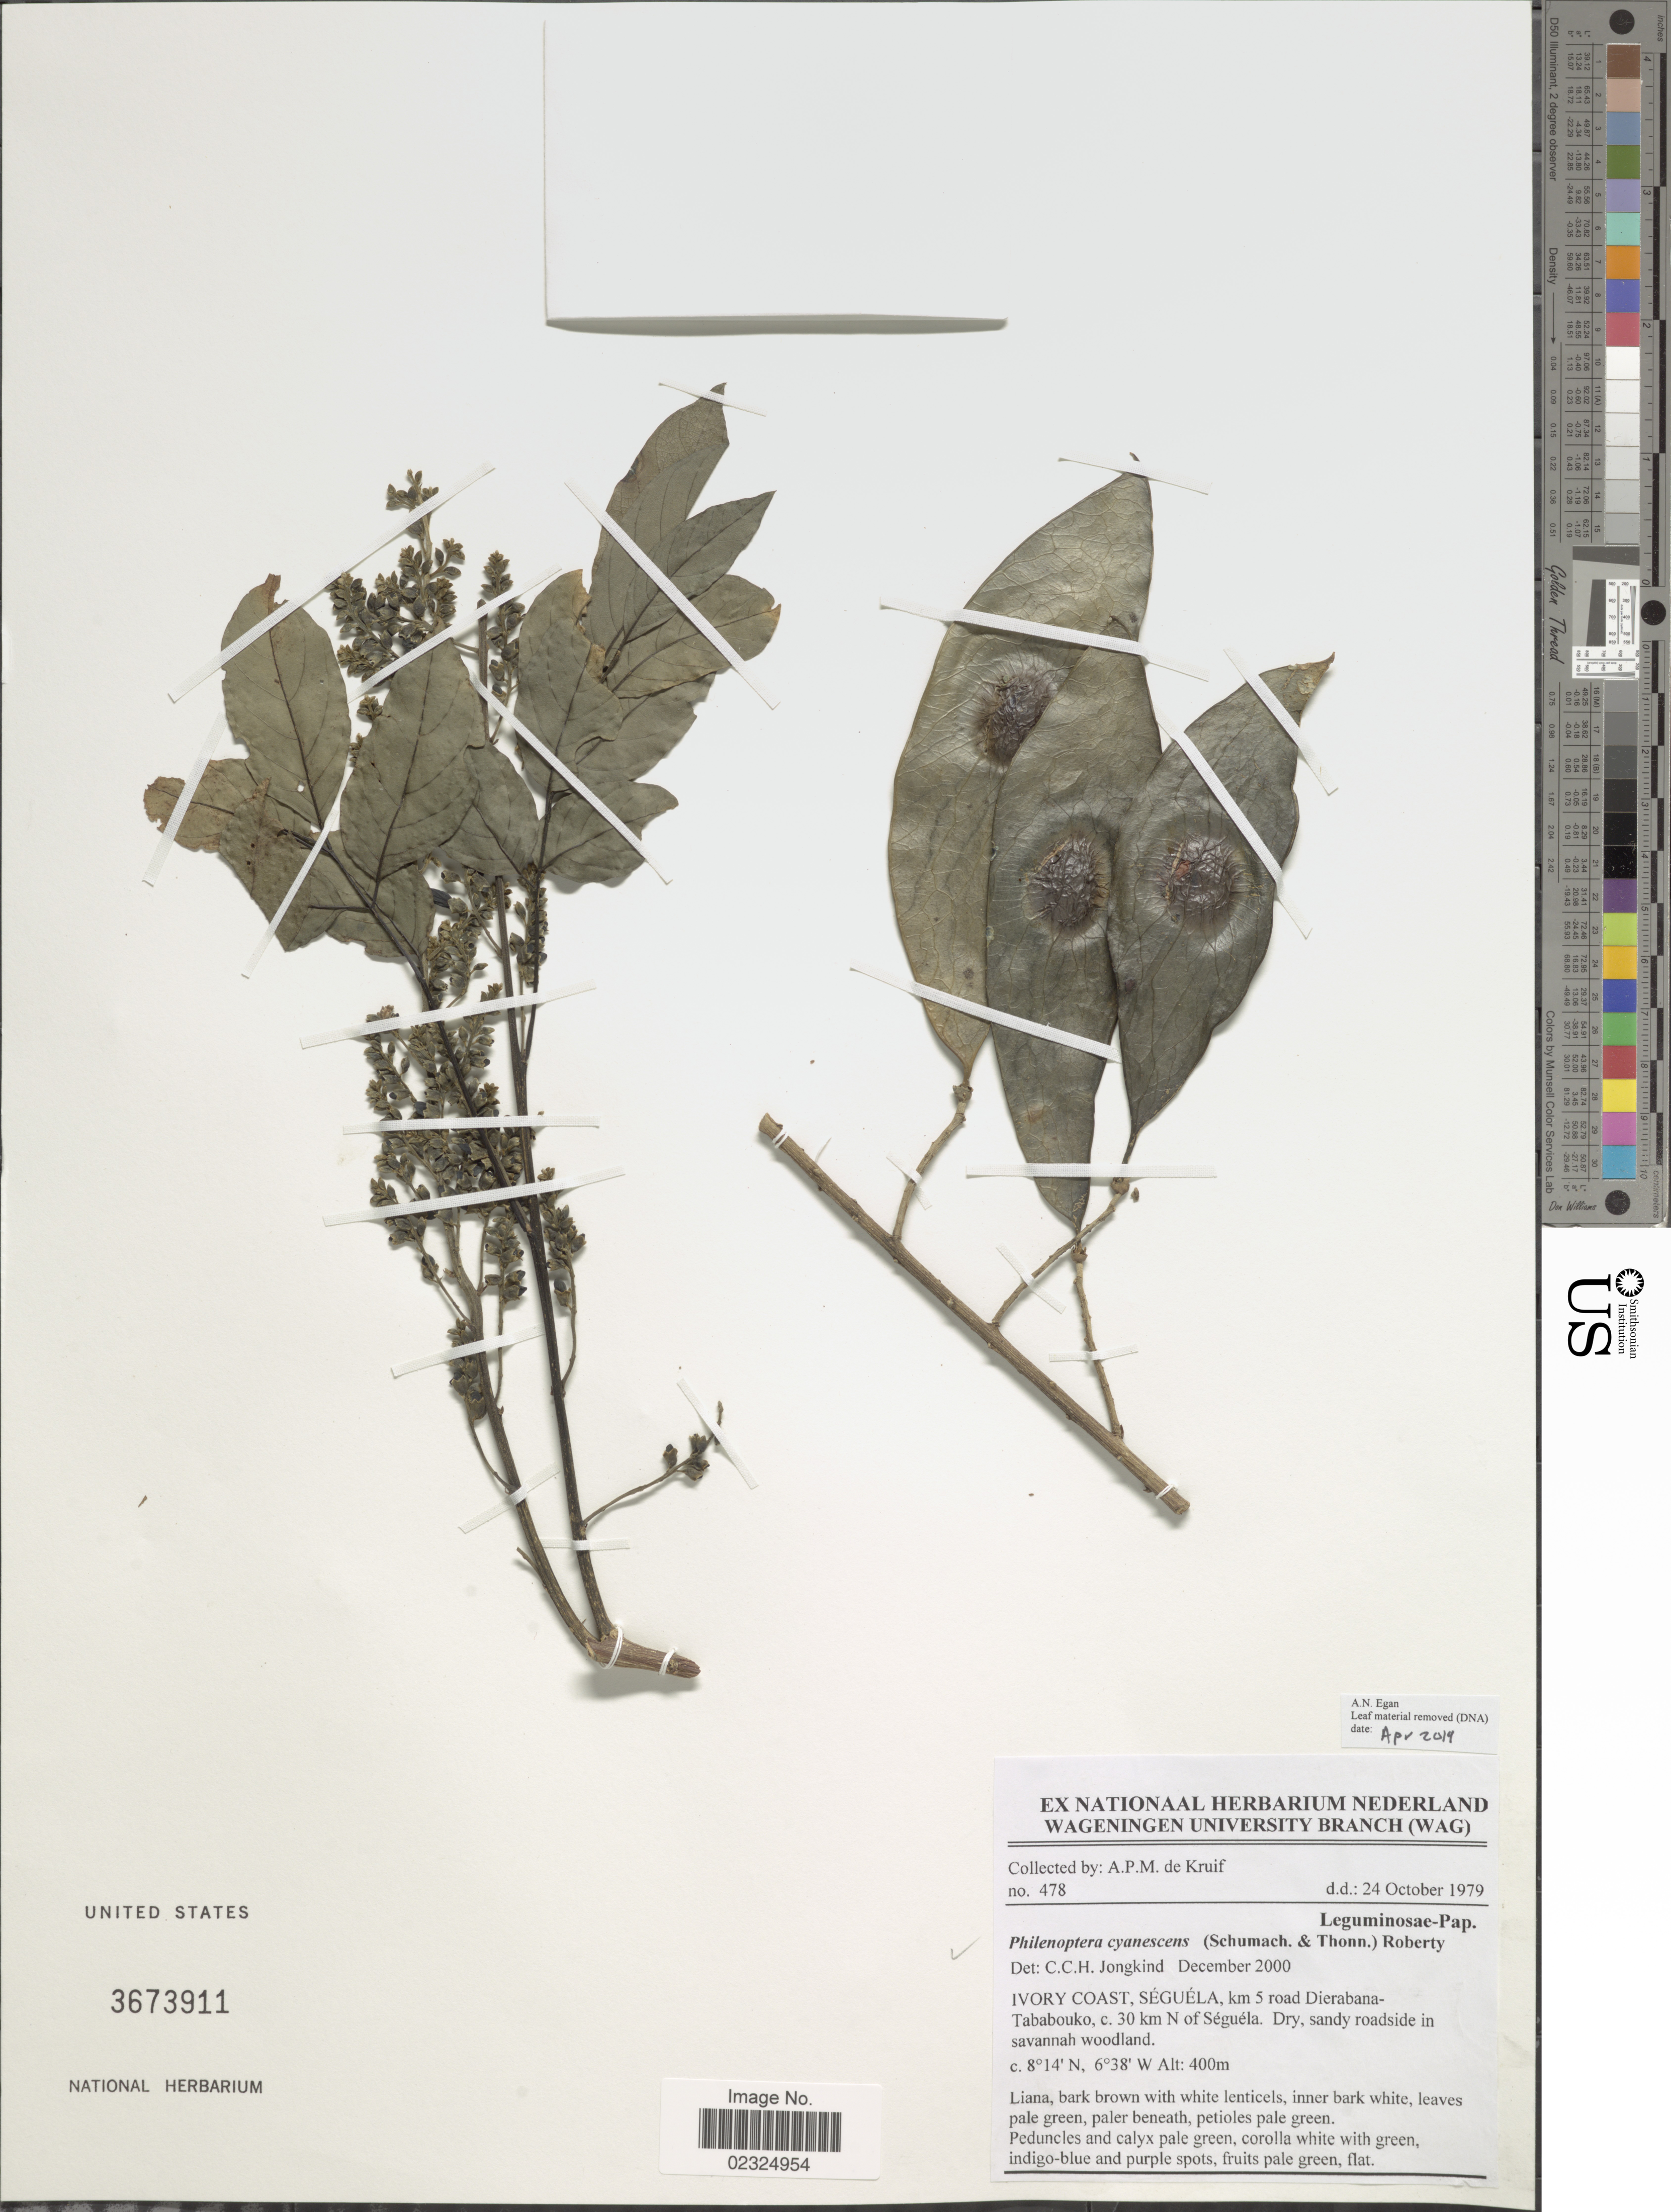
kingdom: Plantae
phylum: Tracheophyta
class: Magnoliopsida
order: Fabales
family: Fabaceae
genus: Philenoptera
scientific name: Philenoptera cyanescens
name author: (Schumach. & Thonn.) Roberty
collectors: A. P. de Kruif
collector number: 478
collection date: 1979-10-24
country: Ivory Coast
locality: Seguela, km 5 road Dierabana-Tababouko, c. 30 km N of Seguela, dry, sandy roadside in savannag woodland.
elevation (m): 400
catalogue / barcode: US 3673911